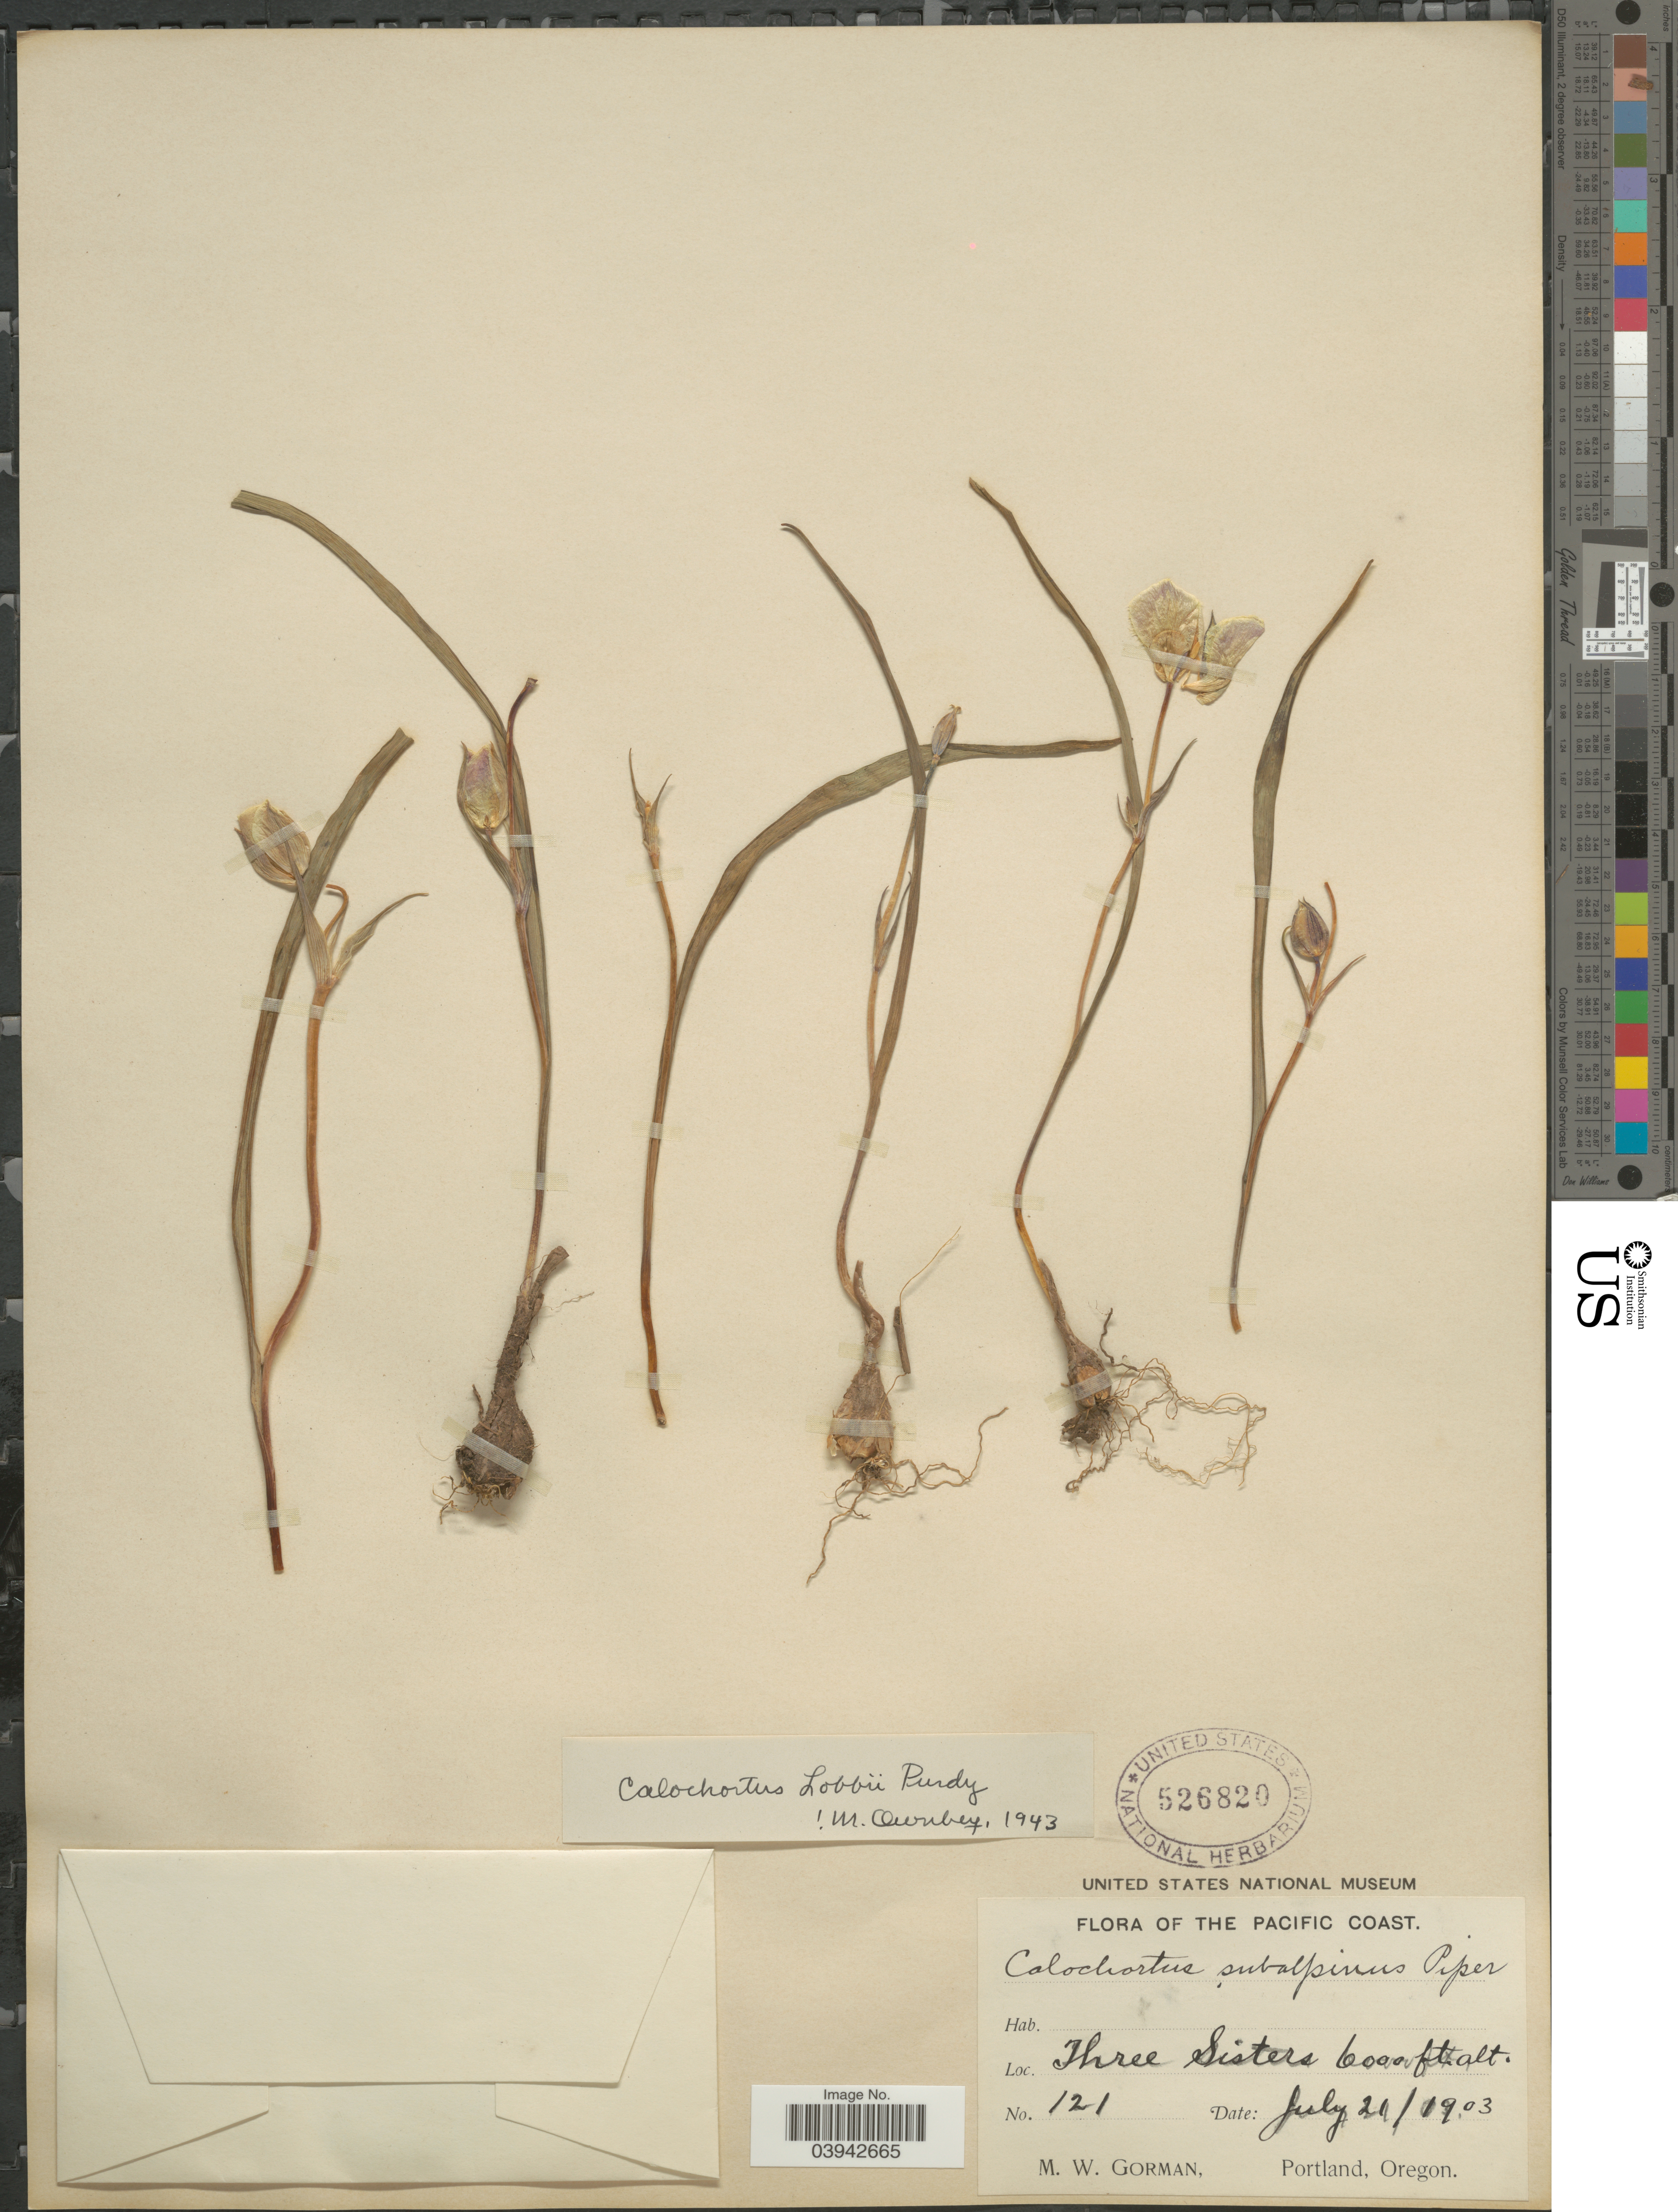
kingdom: Plantae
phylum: Tracheophyta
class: Liliopsida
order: Liliales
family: Liliaceae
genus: Calochortus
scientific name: Calochortus lobbii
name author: Purdy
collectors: M. W. Gorman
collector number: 121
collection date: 1903-07-21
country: United States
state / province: Oregon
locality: The Pacific Coast. Three Sisters.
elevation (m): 1829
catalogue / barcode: US 526820